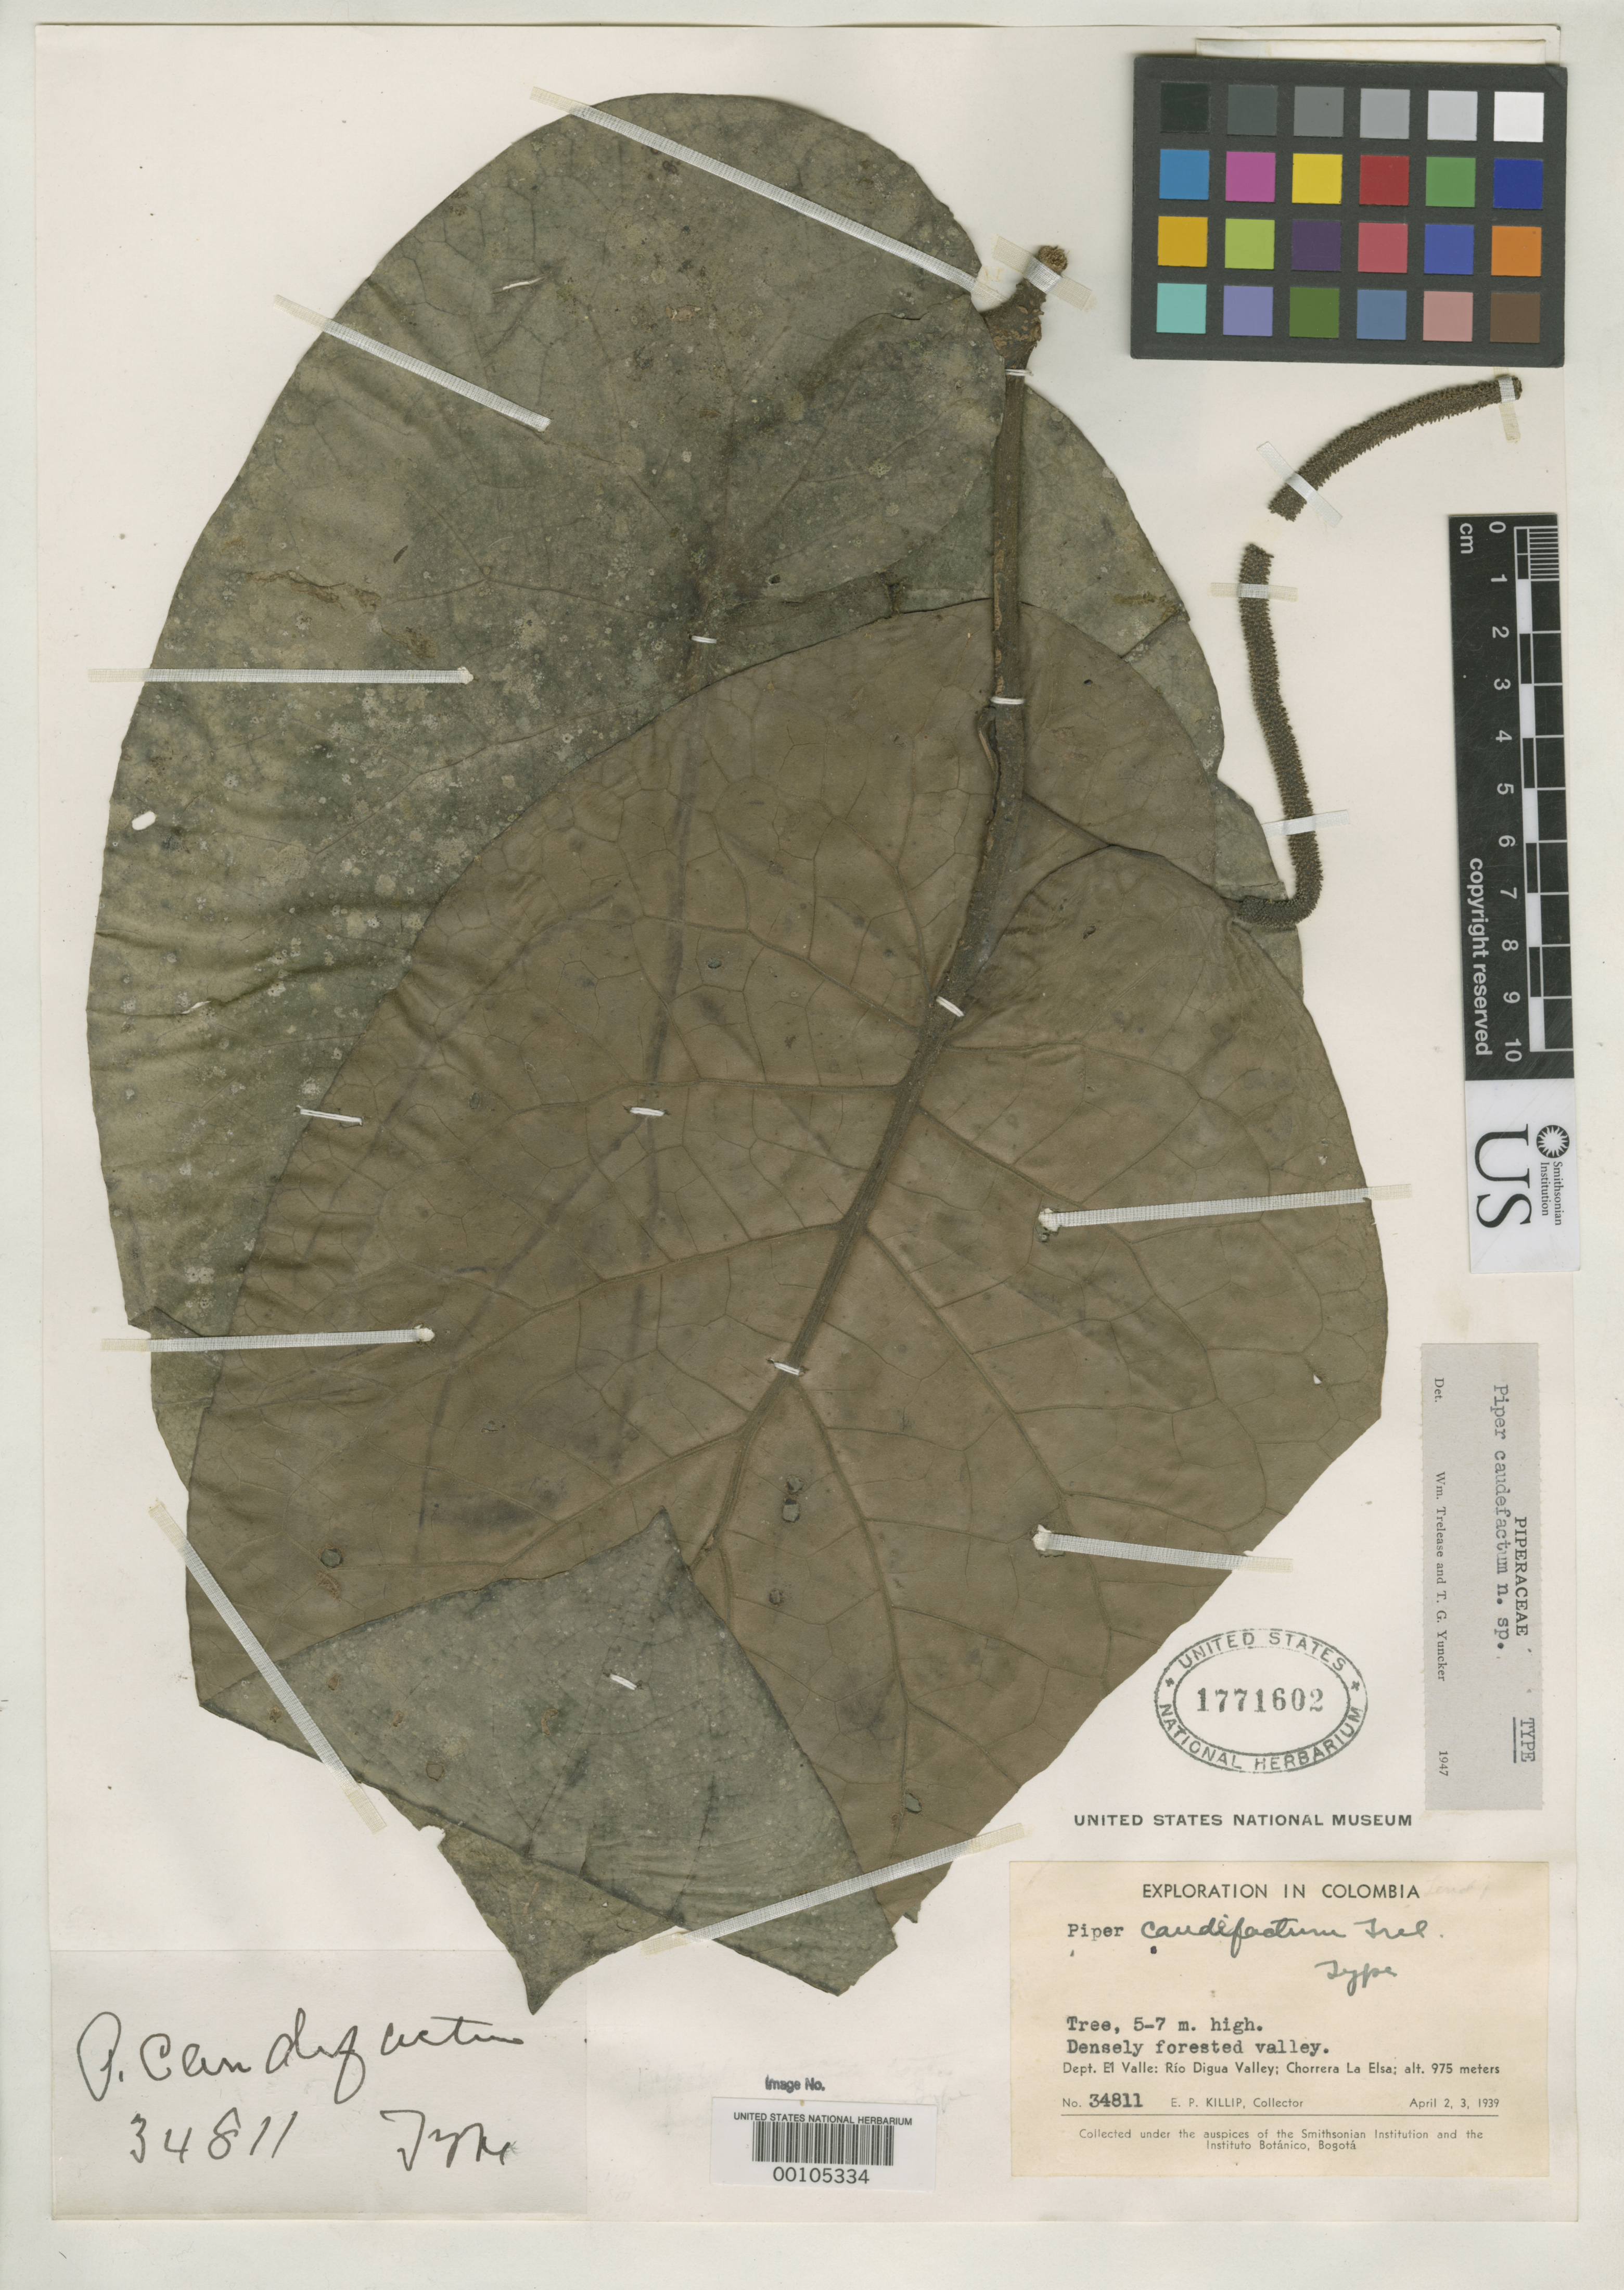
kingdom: Plantae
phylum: Tracheophyta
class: Magnoliopsida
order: Piperales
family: Piperaceae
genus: Piper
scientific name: Piper caudefactum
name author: Trel. & Yunck.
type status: Holotype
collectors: E. P. Killip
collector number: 34811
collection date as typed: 02 Apr 1939 to 03 Apr 1939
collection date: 1939-04-02/1939-04-03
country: Colombia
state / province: Valle del Cauca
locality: Rio Digua Valley, Chorrera La Elsa.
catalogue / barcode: US 1771602